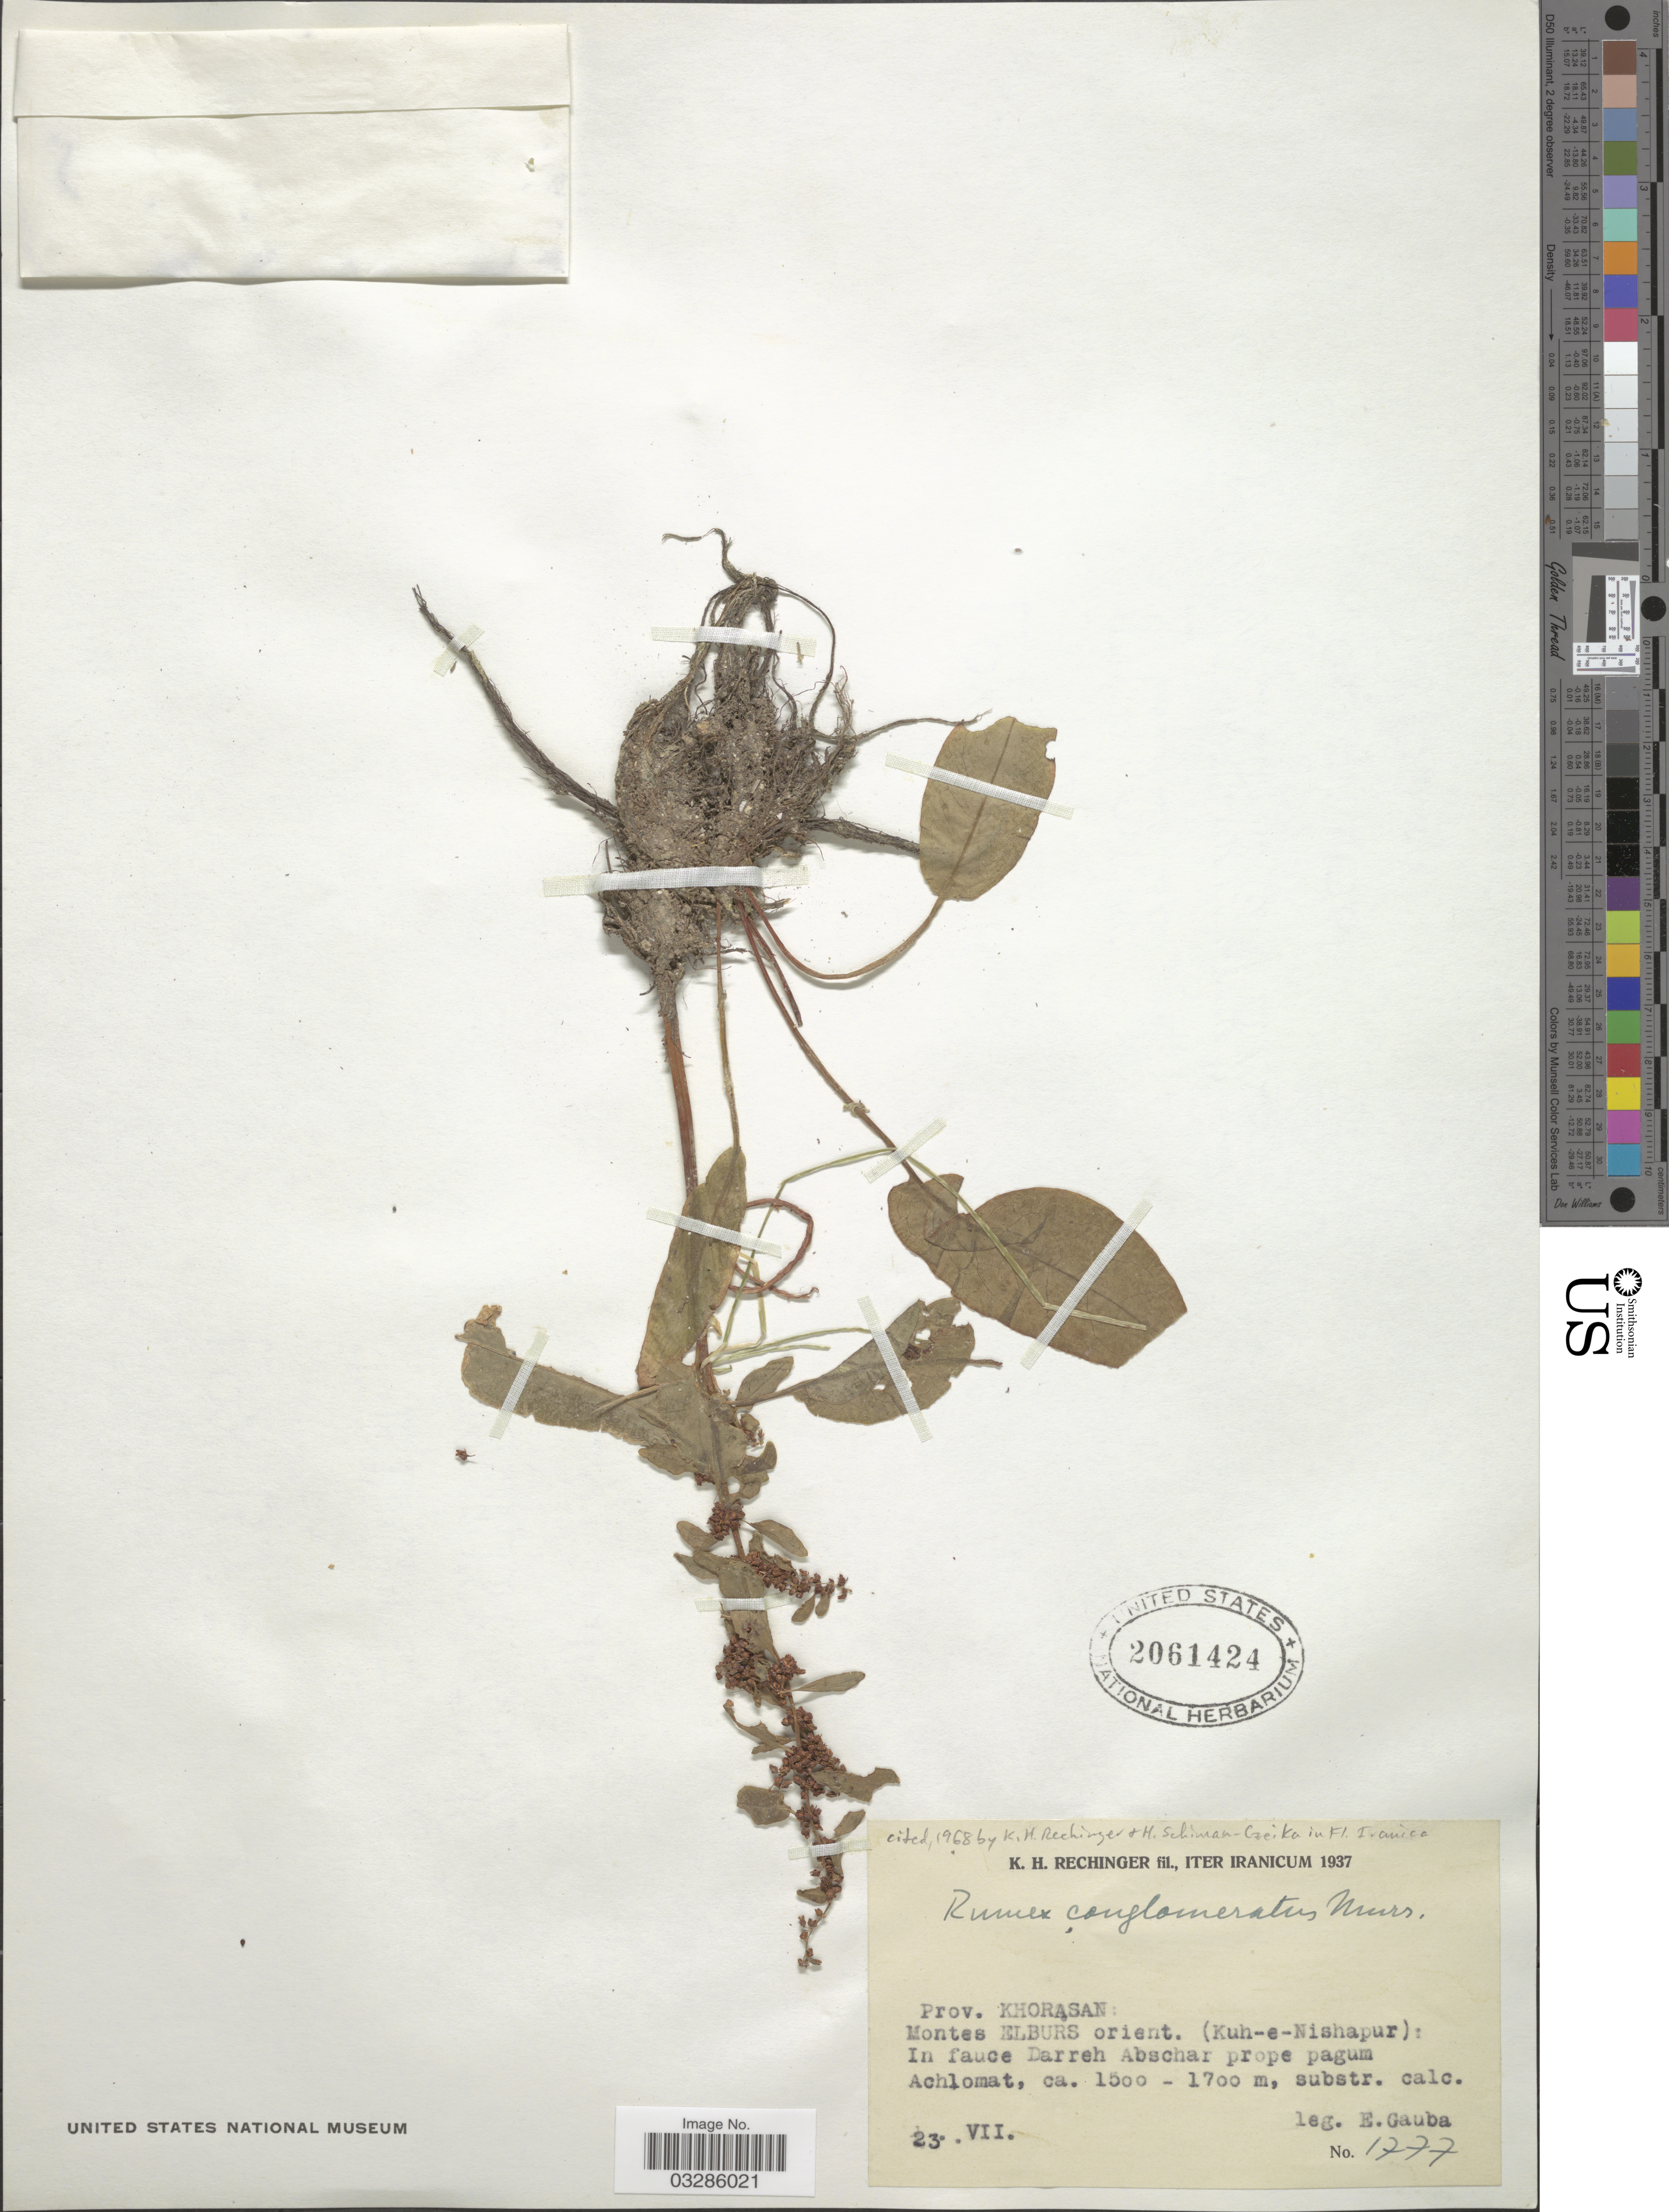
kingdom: Plantae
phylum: Tracheophyta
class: Magnoliopsida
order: Caryophyllales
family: Polygonaceae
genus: Rumex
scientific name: Rumex conglomeratus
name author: Murray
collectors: E. Gauba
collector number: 1777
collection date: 1937-07-23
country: Iran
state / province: Khorasan [obsolete]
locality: Montes Elburs orient. (Kuh-e-Nishapur): In fauce Darreh Abschar prope pagum Achlomat.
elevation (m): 1500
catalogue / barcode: US 2061424